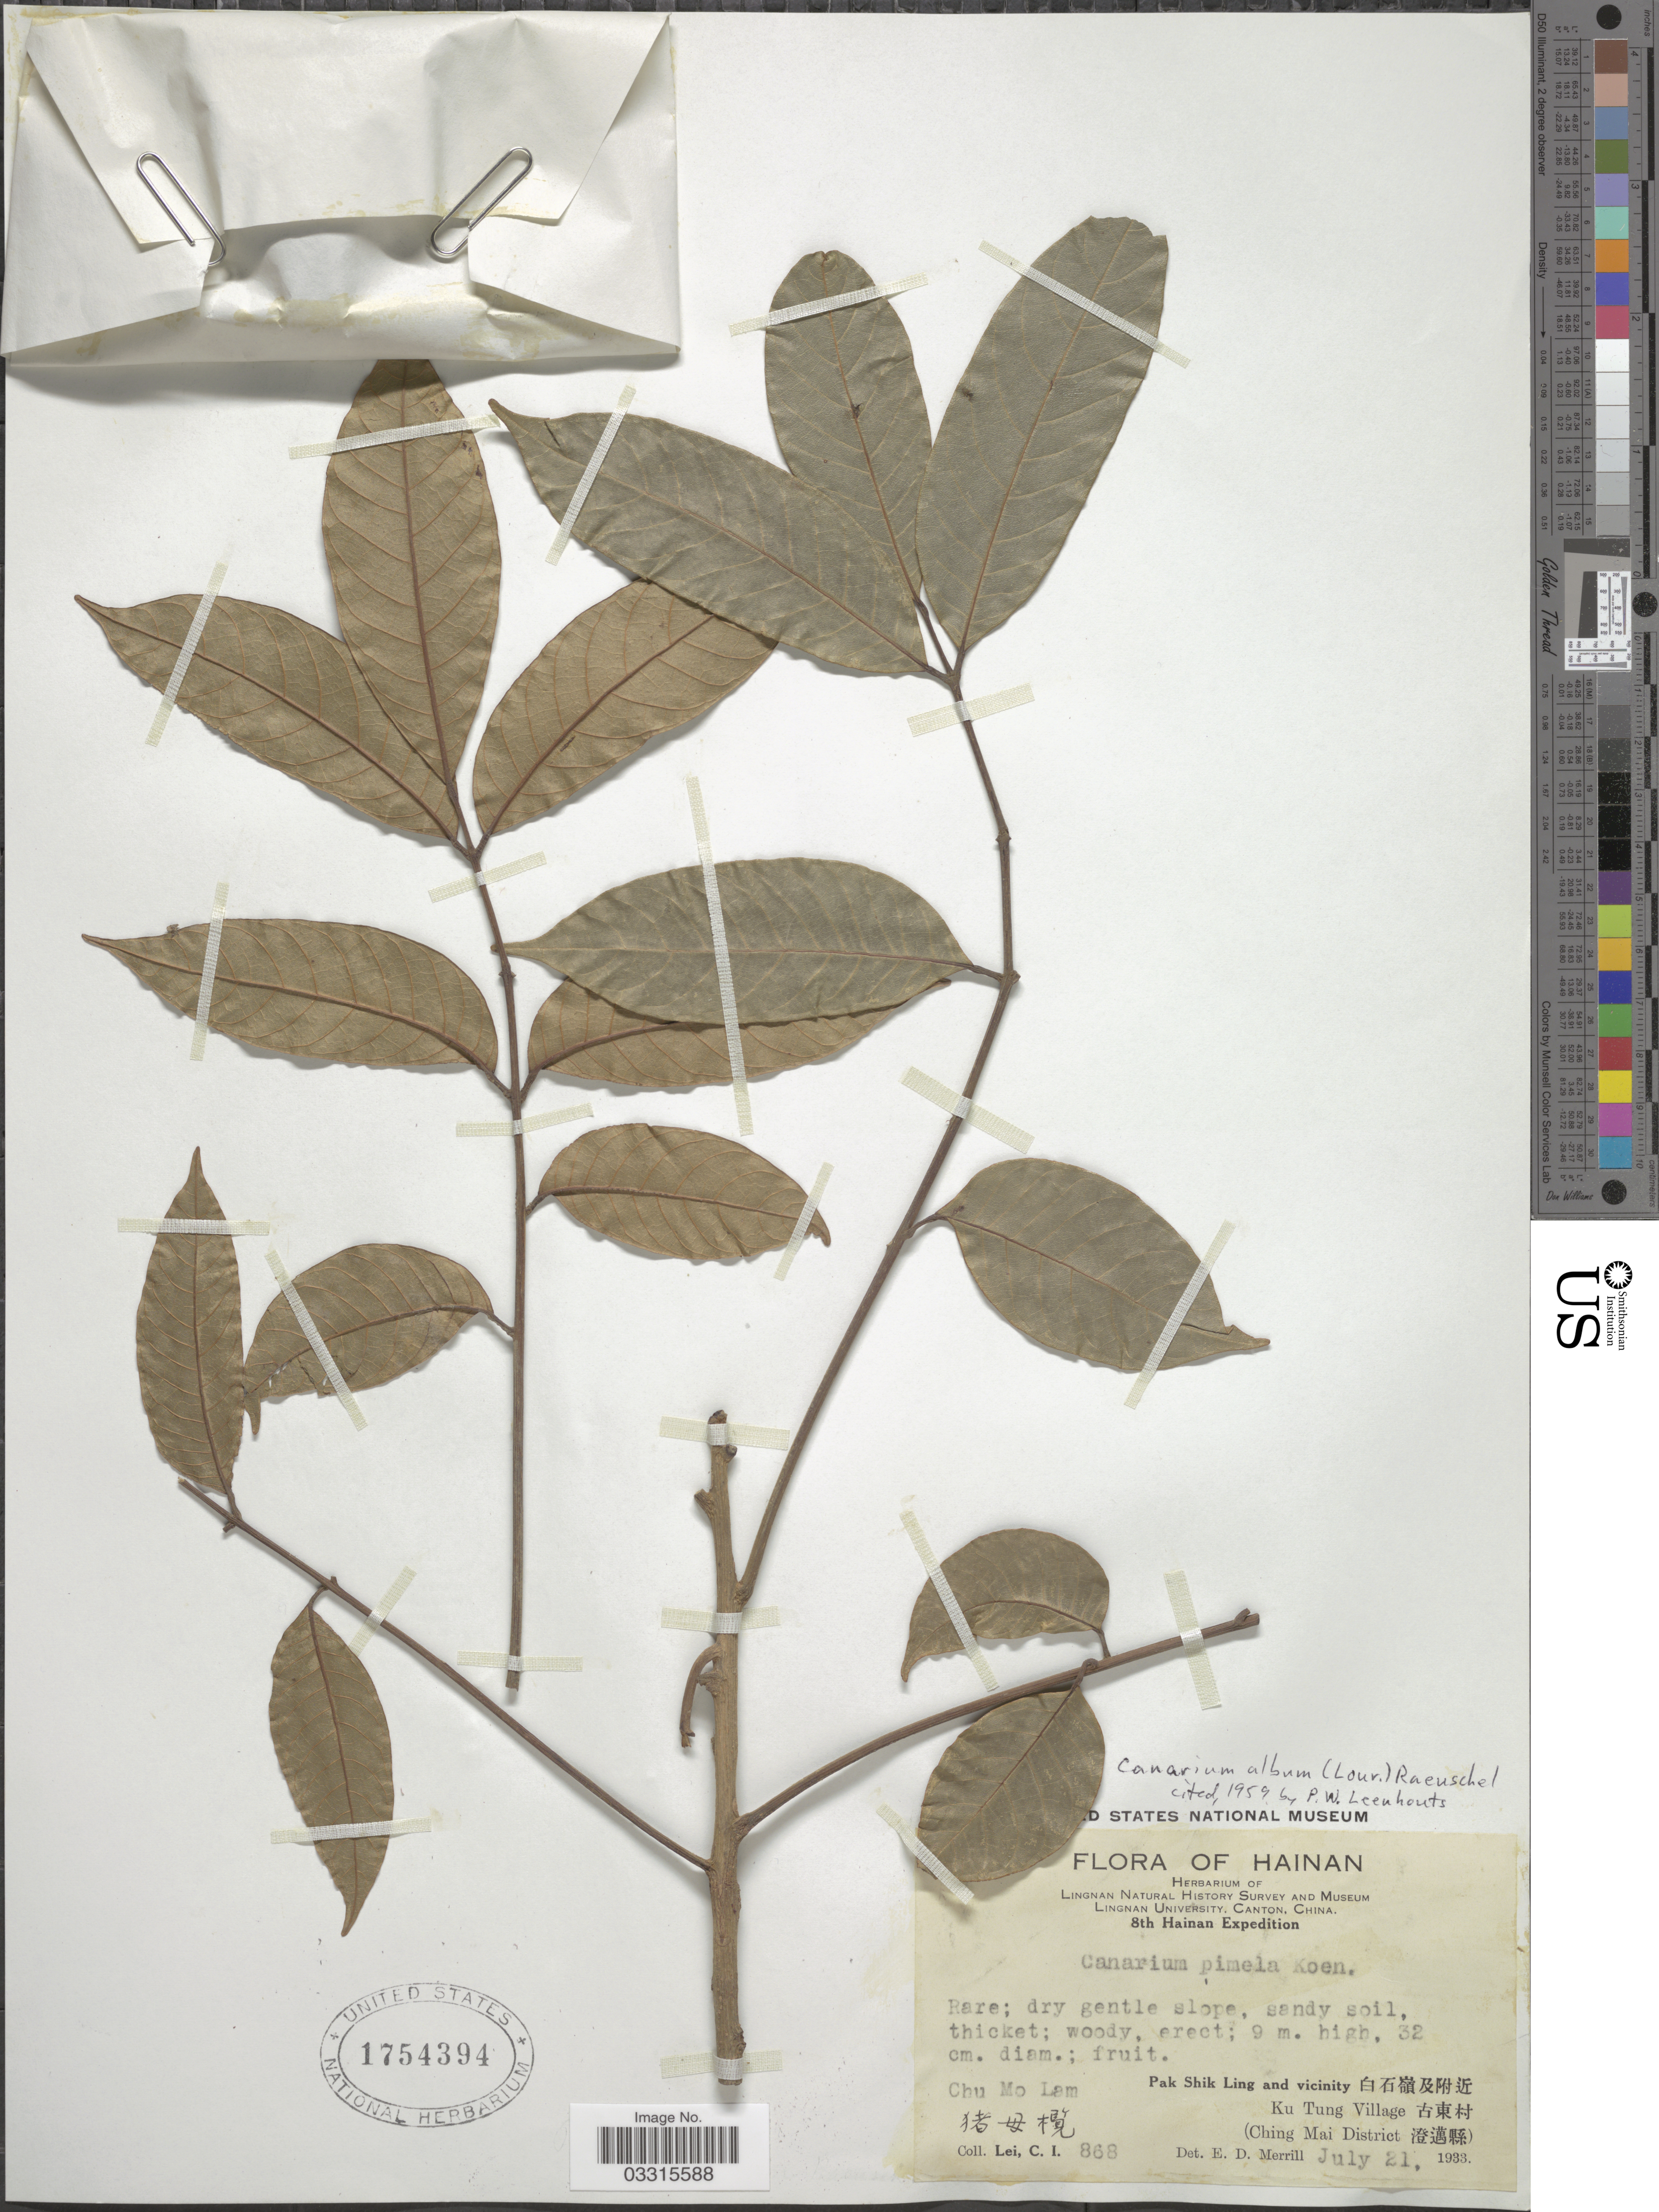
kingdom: Plantae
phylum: Tracheophyta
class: Magnoliopsida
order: Sapindales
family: Burseraceae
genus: Canarium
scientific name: Canarium album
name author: Leenh.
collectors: C. I. Lei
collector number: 868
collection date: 1933-07-21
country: China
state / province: Hainan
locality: huMoLam. Pak Shik Ling and vicinity. Ku Tung Village. (Ching Mai District)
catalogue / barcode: US 1754394